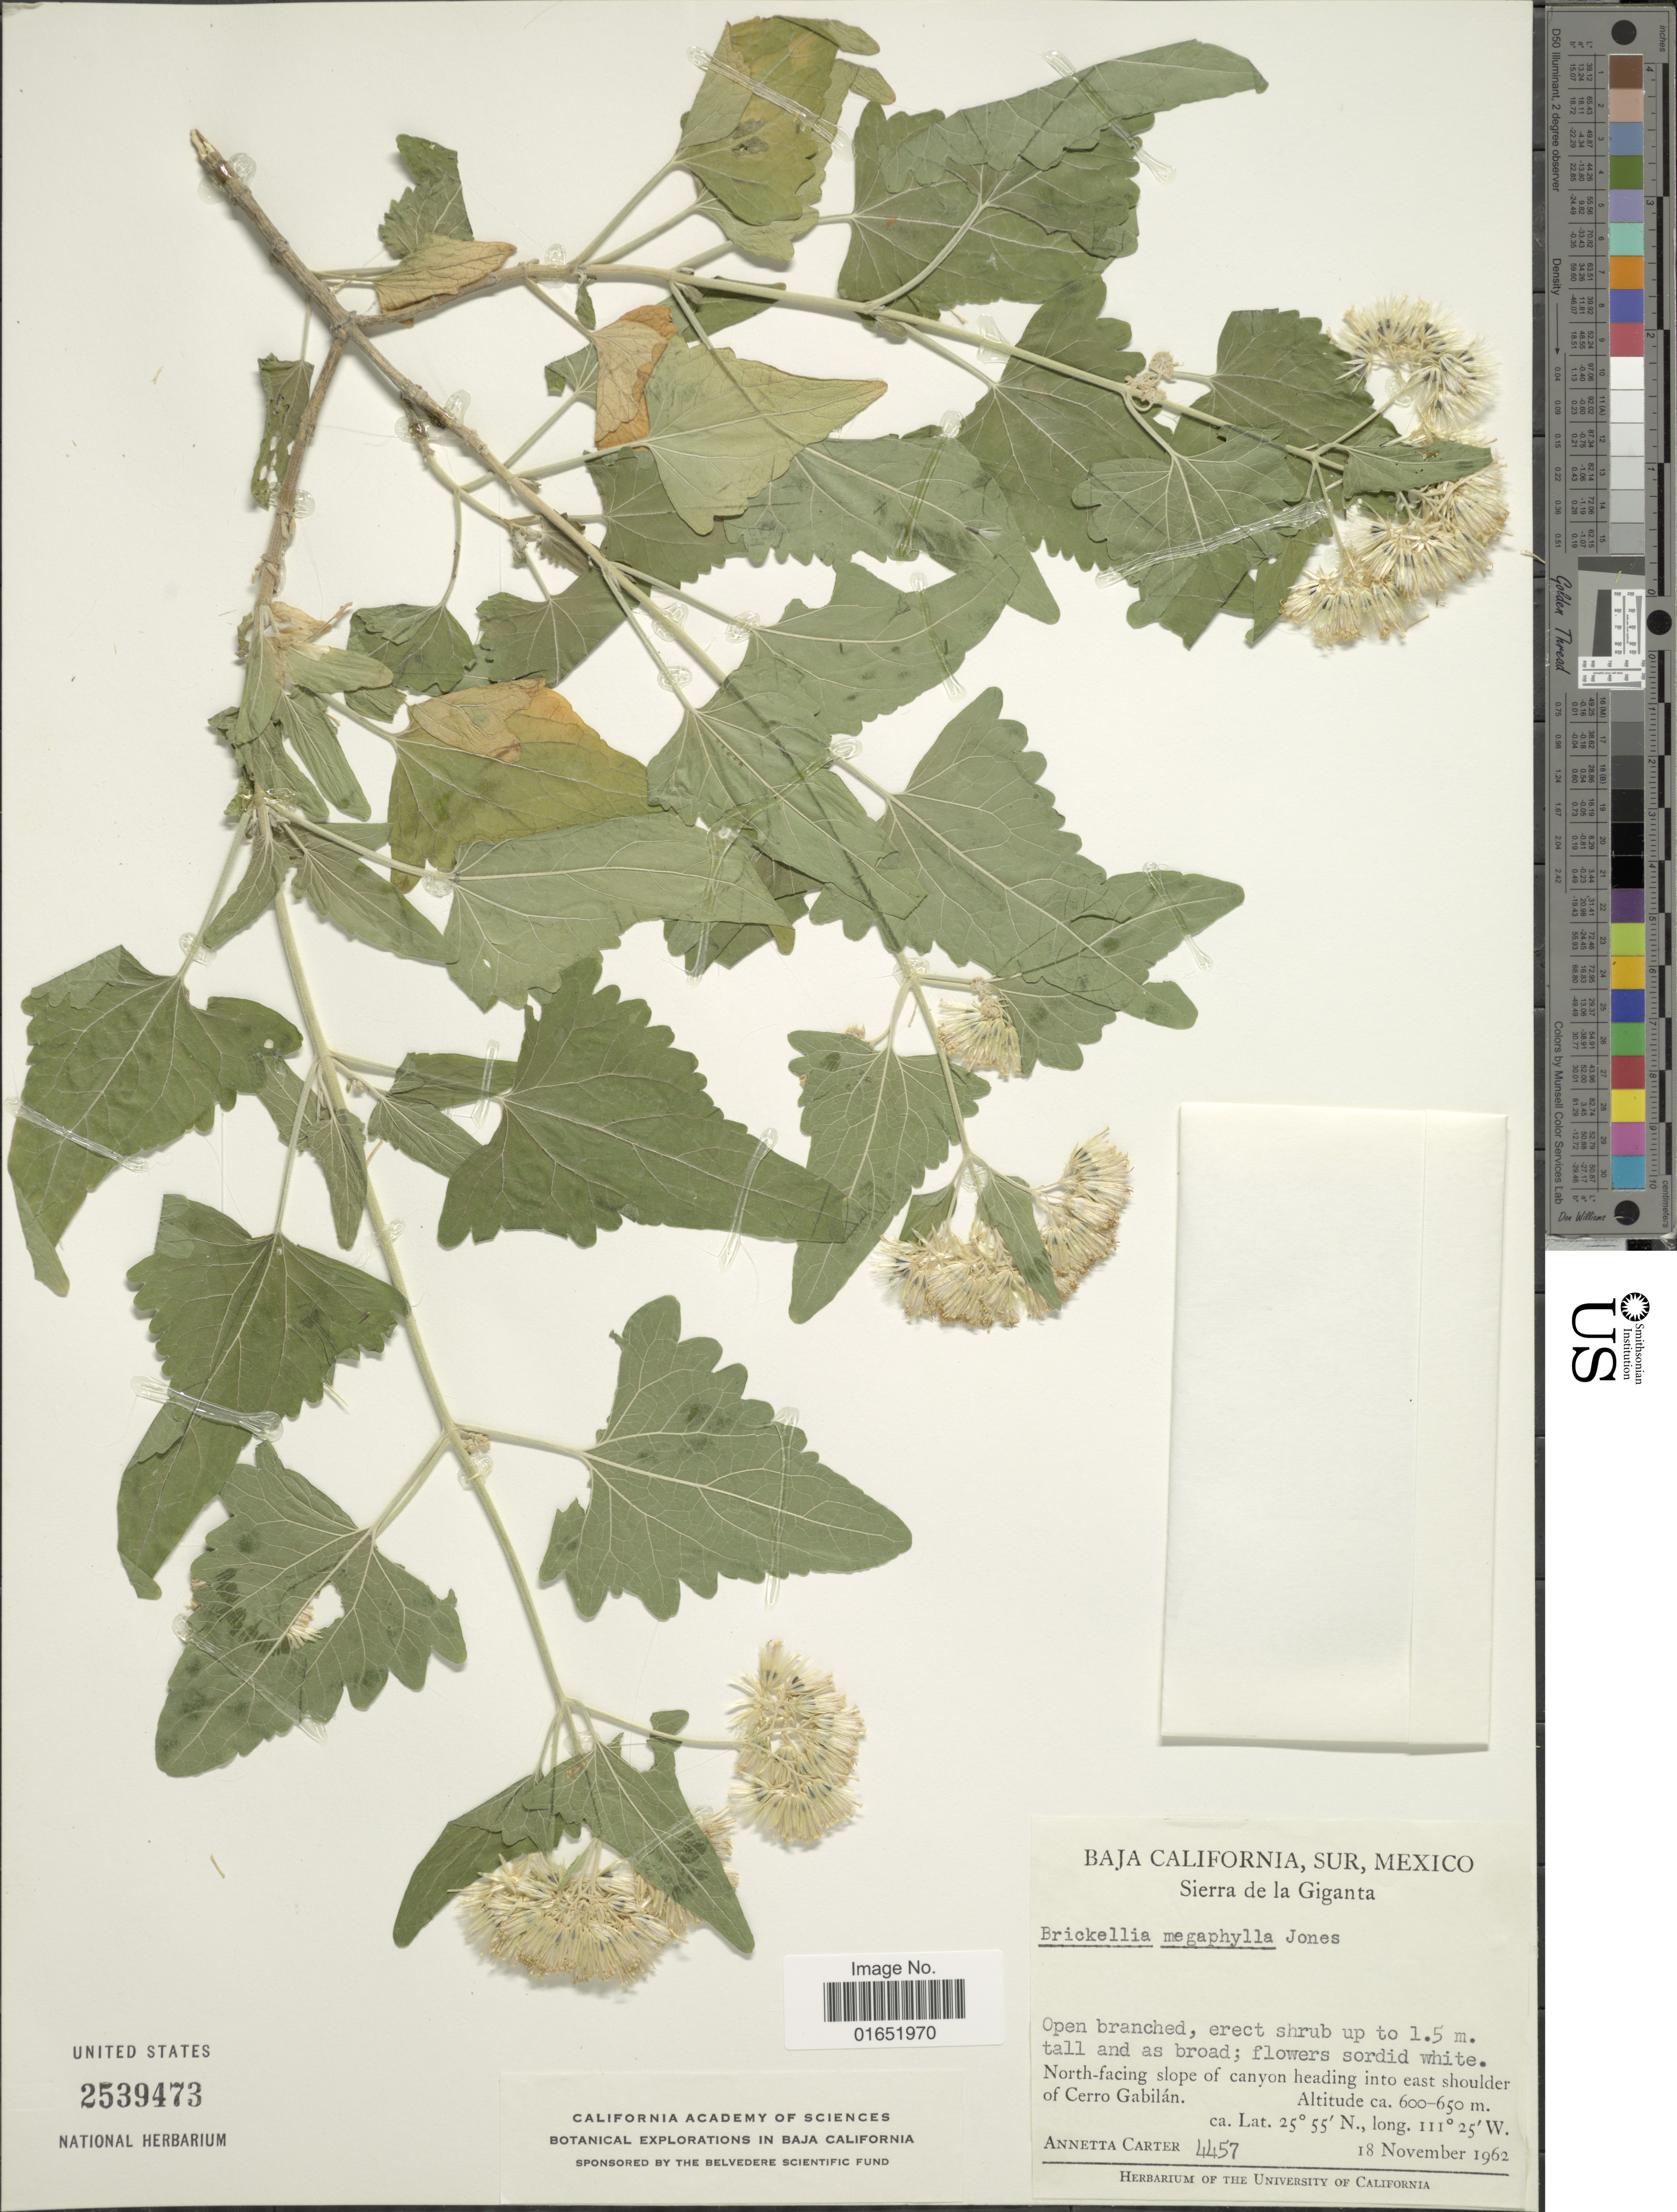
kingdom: Plantae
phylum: Tracheophyta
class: Magnoliopsida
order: Asterales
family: Asteraceae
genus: Brickellia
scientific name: Brickellia megaphylla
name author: M.E. Jones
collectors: A. Carter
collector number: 4457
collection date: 1962-11-18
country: Mexico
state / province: Baja California Sur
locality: Sur, Sierra de la Giganta, North-facing slope of canyon heading into east shoulder of Cerro Gabilán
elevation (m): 600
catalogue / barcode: US 2539473